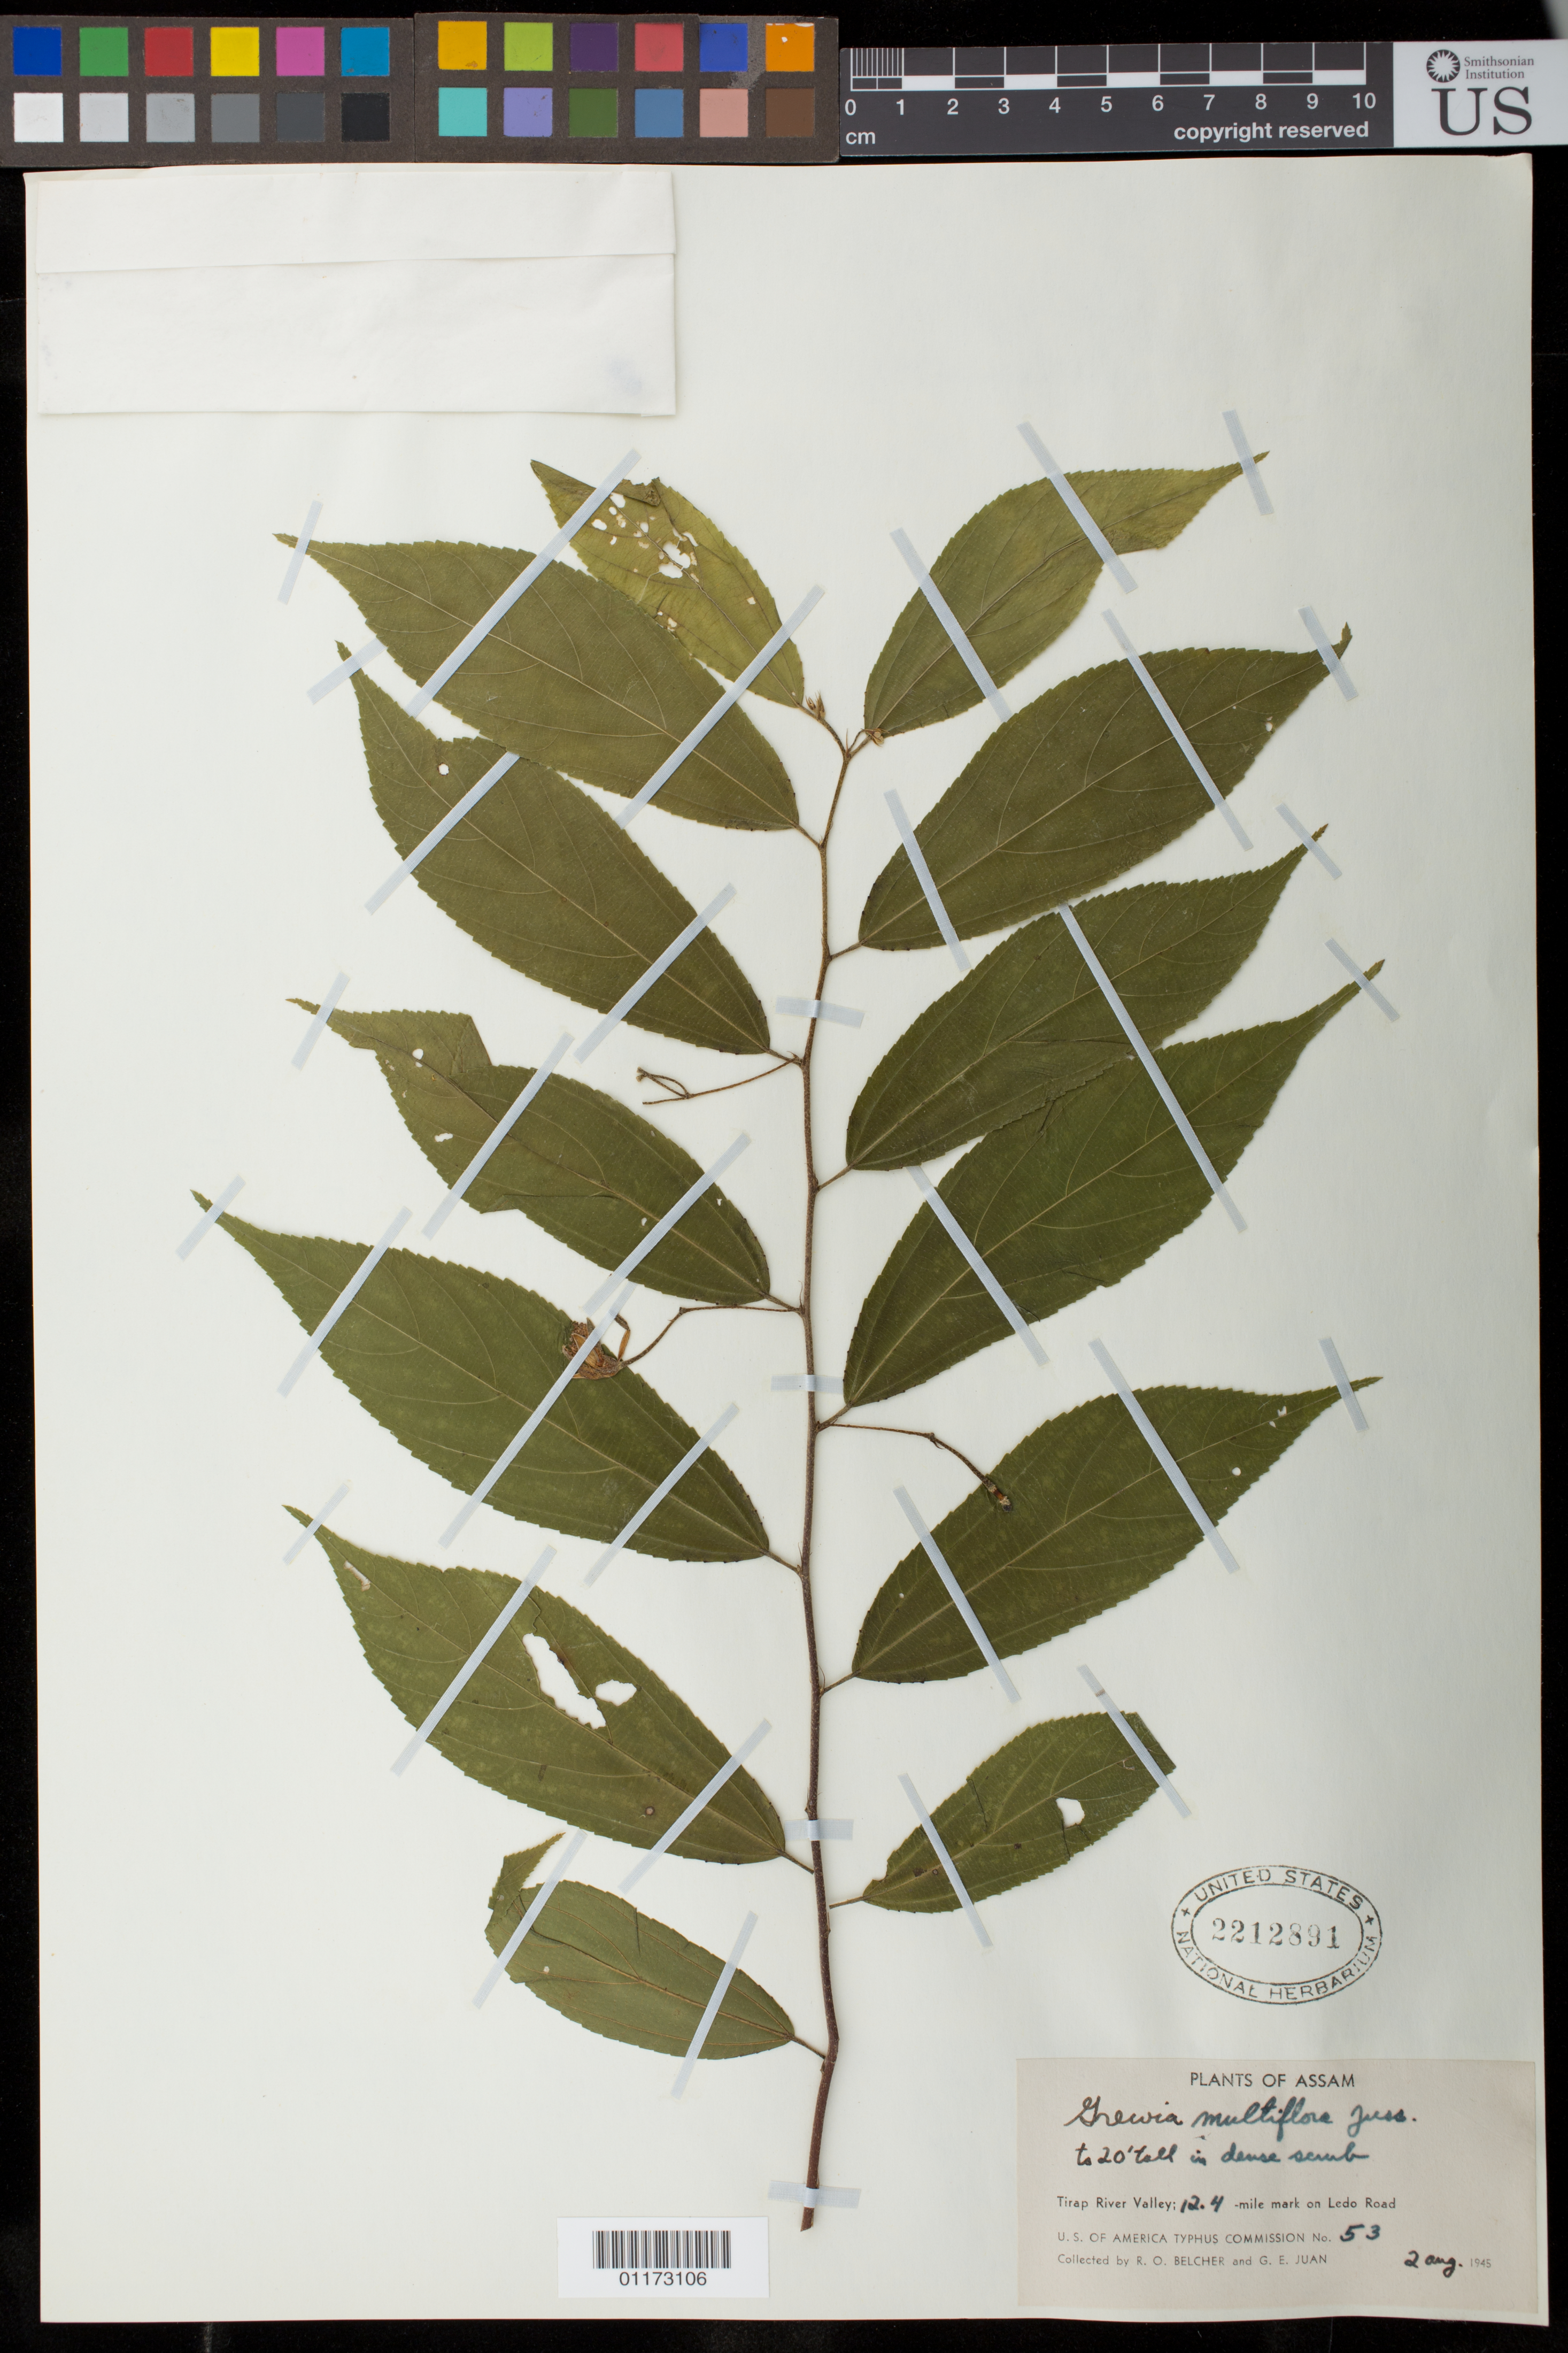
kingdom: Plantae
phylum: Tracheophyta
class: Magnoliopsida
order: Malvales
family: Malvaceae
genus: Grewia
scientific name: Grewia multiflora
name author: Juss.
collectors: R. Belcher & G. Juan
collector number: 53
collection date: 1945-08-02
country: India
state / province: Assam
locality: Tirap River Valley; 12.4-mile mark on Ledo Road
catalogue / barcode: US 2212891